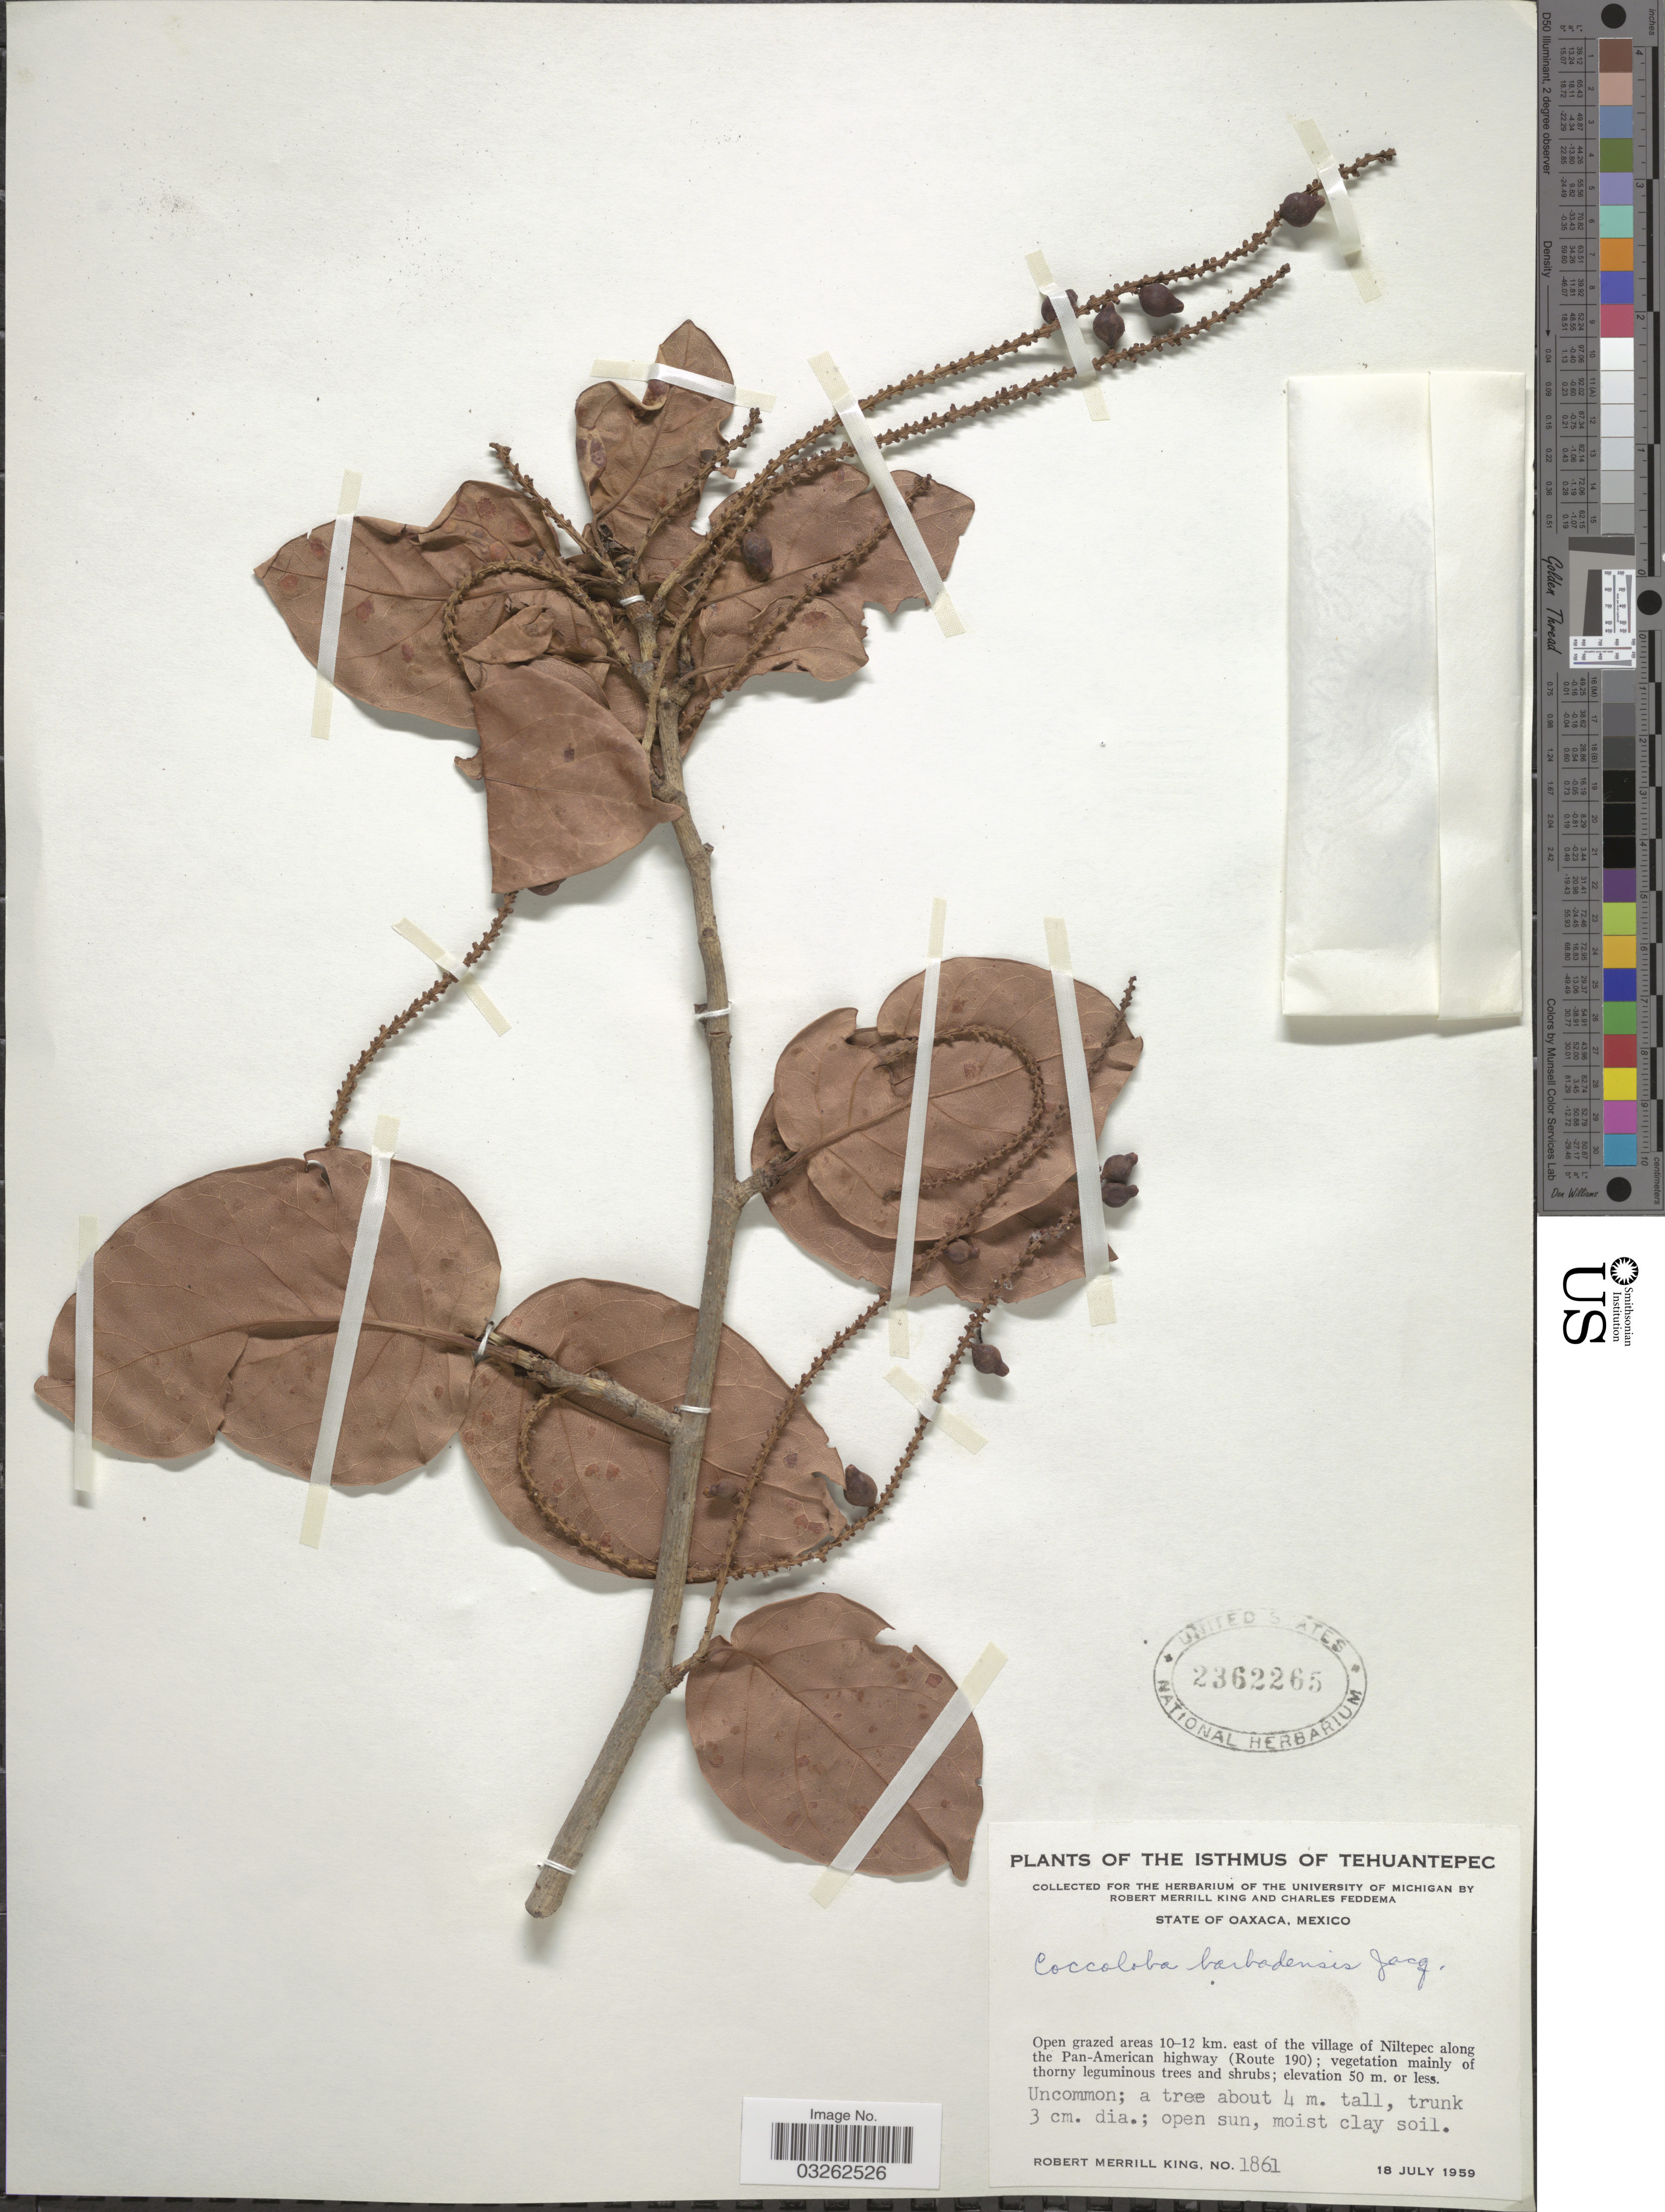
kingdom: Plantae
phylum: Tracheophyta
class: Magnoliopsida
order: Caryophyllales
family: Polygonaceae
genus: Coccoloba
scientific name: Coccoloba barbadensis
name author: Jacq.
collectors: R. M. King & C. Feddema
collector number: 1861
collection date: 1959-07-18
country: Mexico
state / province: Oaxaca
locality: The Isthmus of Tehuantepec. Open grazed areas 10-12 km. east of the village of Niltepec along the Pan-American highway (Route 190).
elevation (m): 50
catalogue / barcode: US 2362265